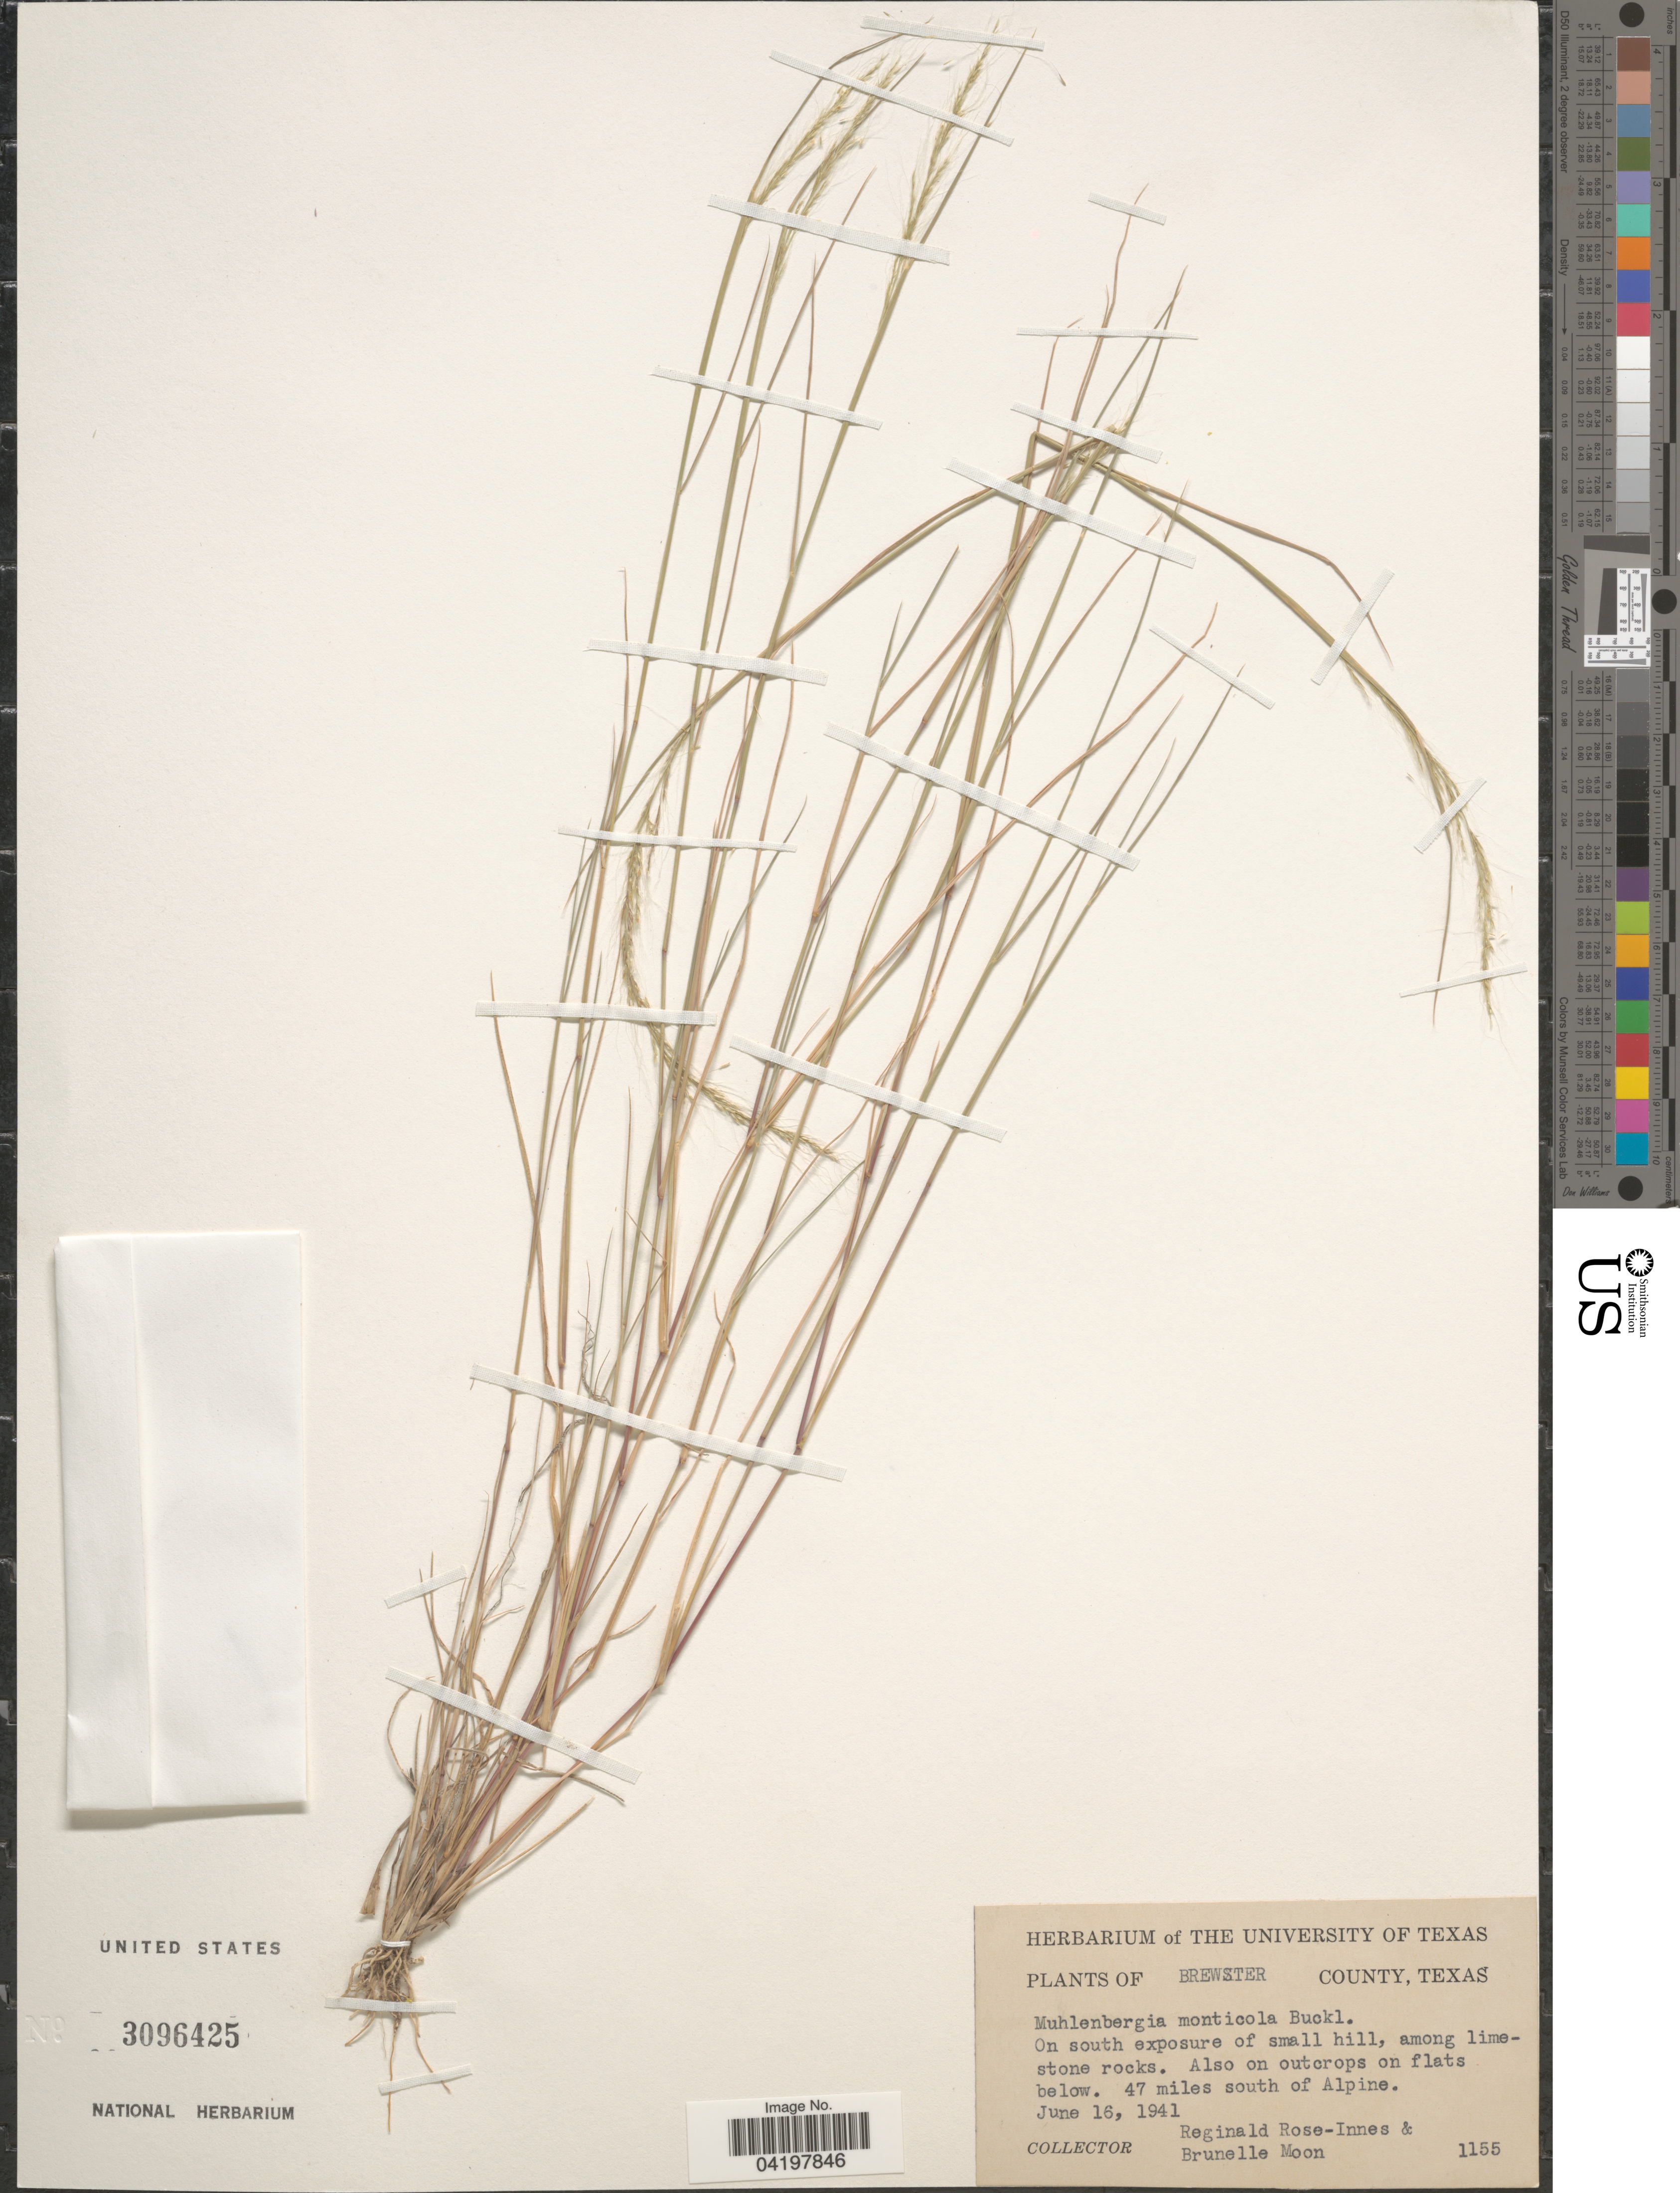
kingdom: Plantae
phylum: Tracheophyta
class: Liliopsida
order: Poales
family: Poaceae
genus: Muhlenbergia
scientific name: Muhlenbergia tenuifolia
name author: (Kunth) Kunth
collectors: R. Rose-Innes & B. Moon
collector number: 1155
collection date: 1941-06-16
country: United States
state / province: Texas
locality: Brewster County. On south exposure of small hill, among limestone rocks. Also on outcrops on flats below. 47 miles south of Alpine.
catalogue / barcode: US 3096425